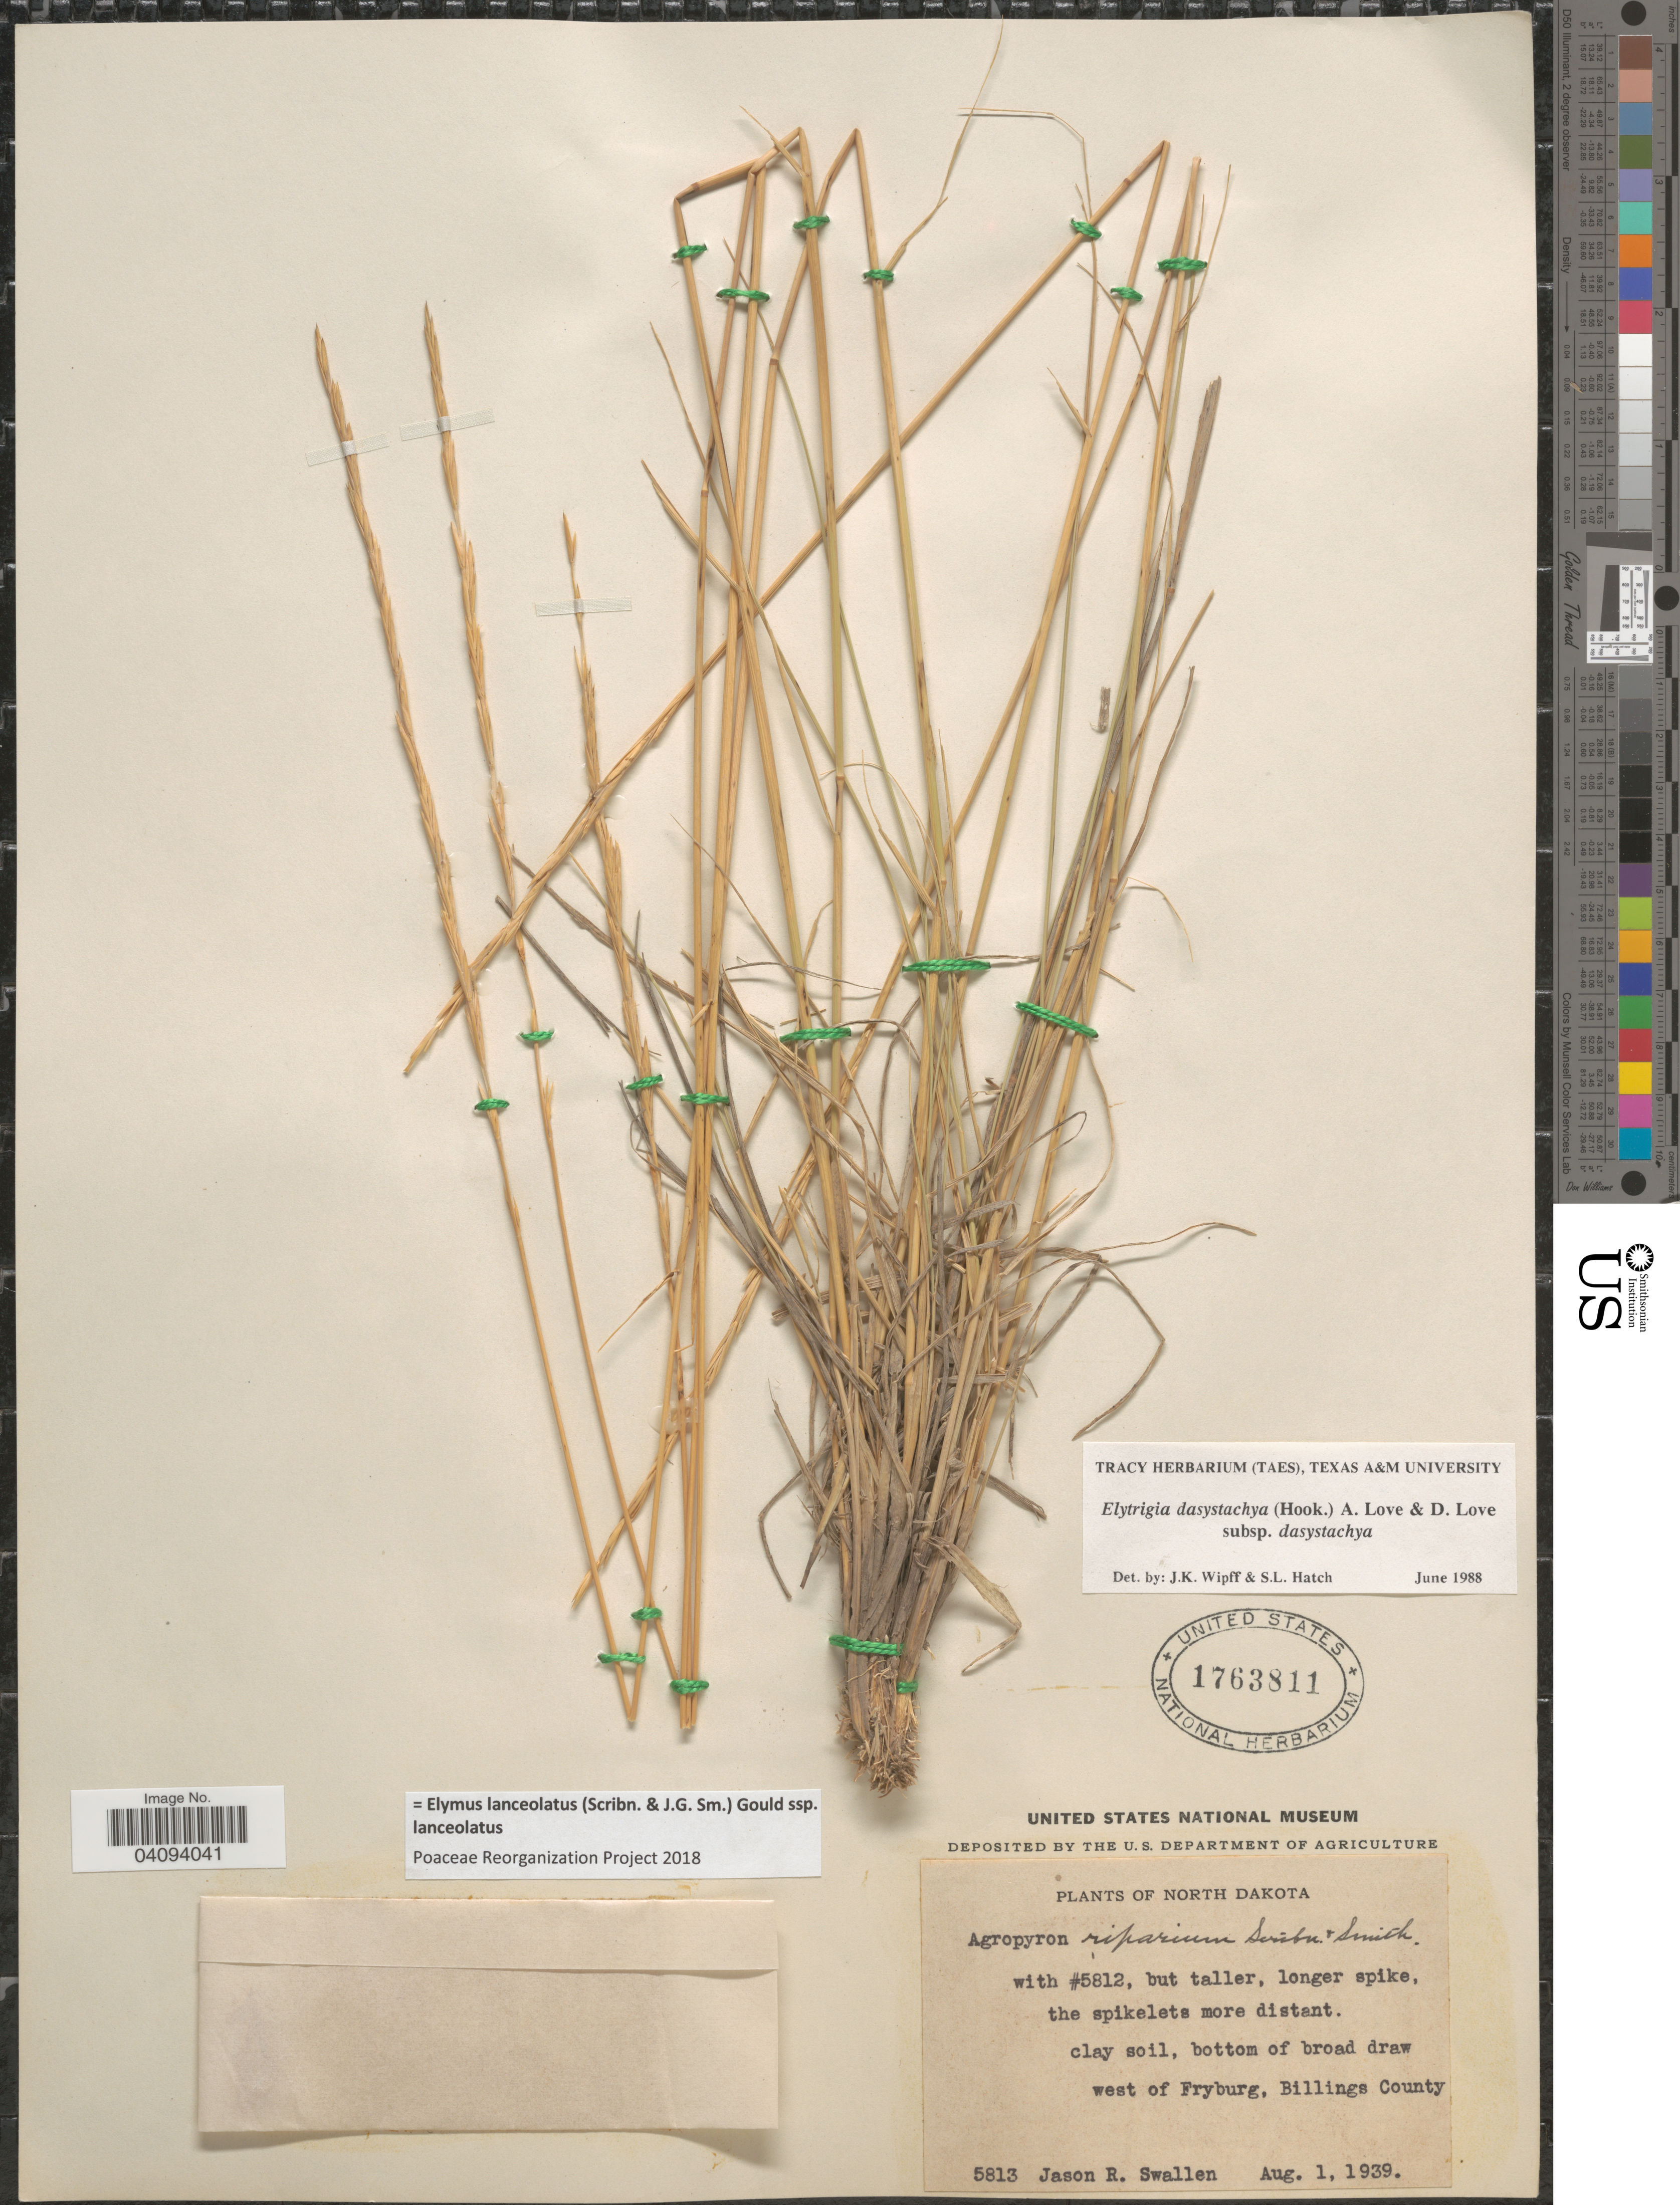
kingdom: Plantae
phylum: Tracheophyta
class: Liliopsida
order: Poales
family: Poaceae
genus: Elymus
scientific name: Elymus lanceolatus subsp. lanceolatus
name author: (Scribn. & J.G. Sm.) Gould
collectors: J. R. Swallen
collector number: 5813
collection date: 1939-08-01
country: United States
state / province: North Dakota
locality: Bottom of broad draw west of Fryburg, Billings County.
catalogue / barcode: US 1763811